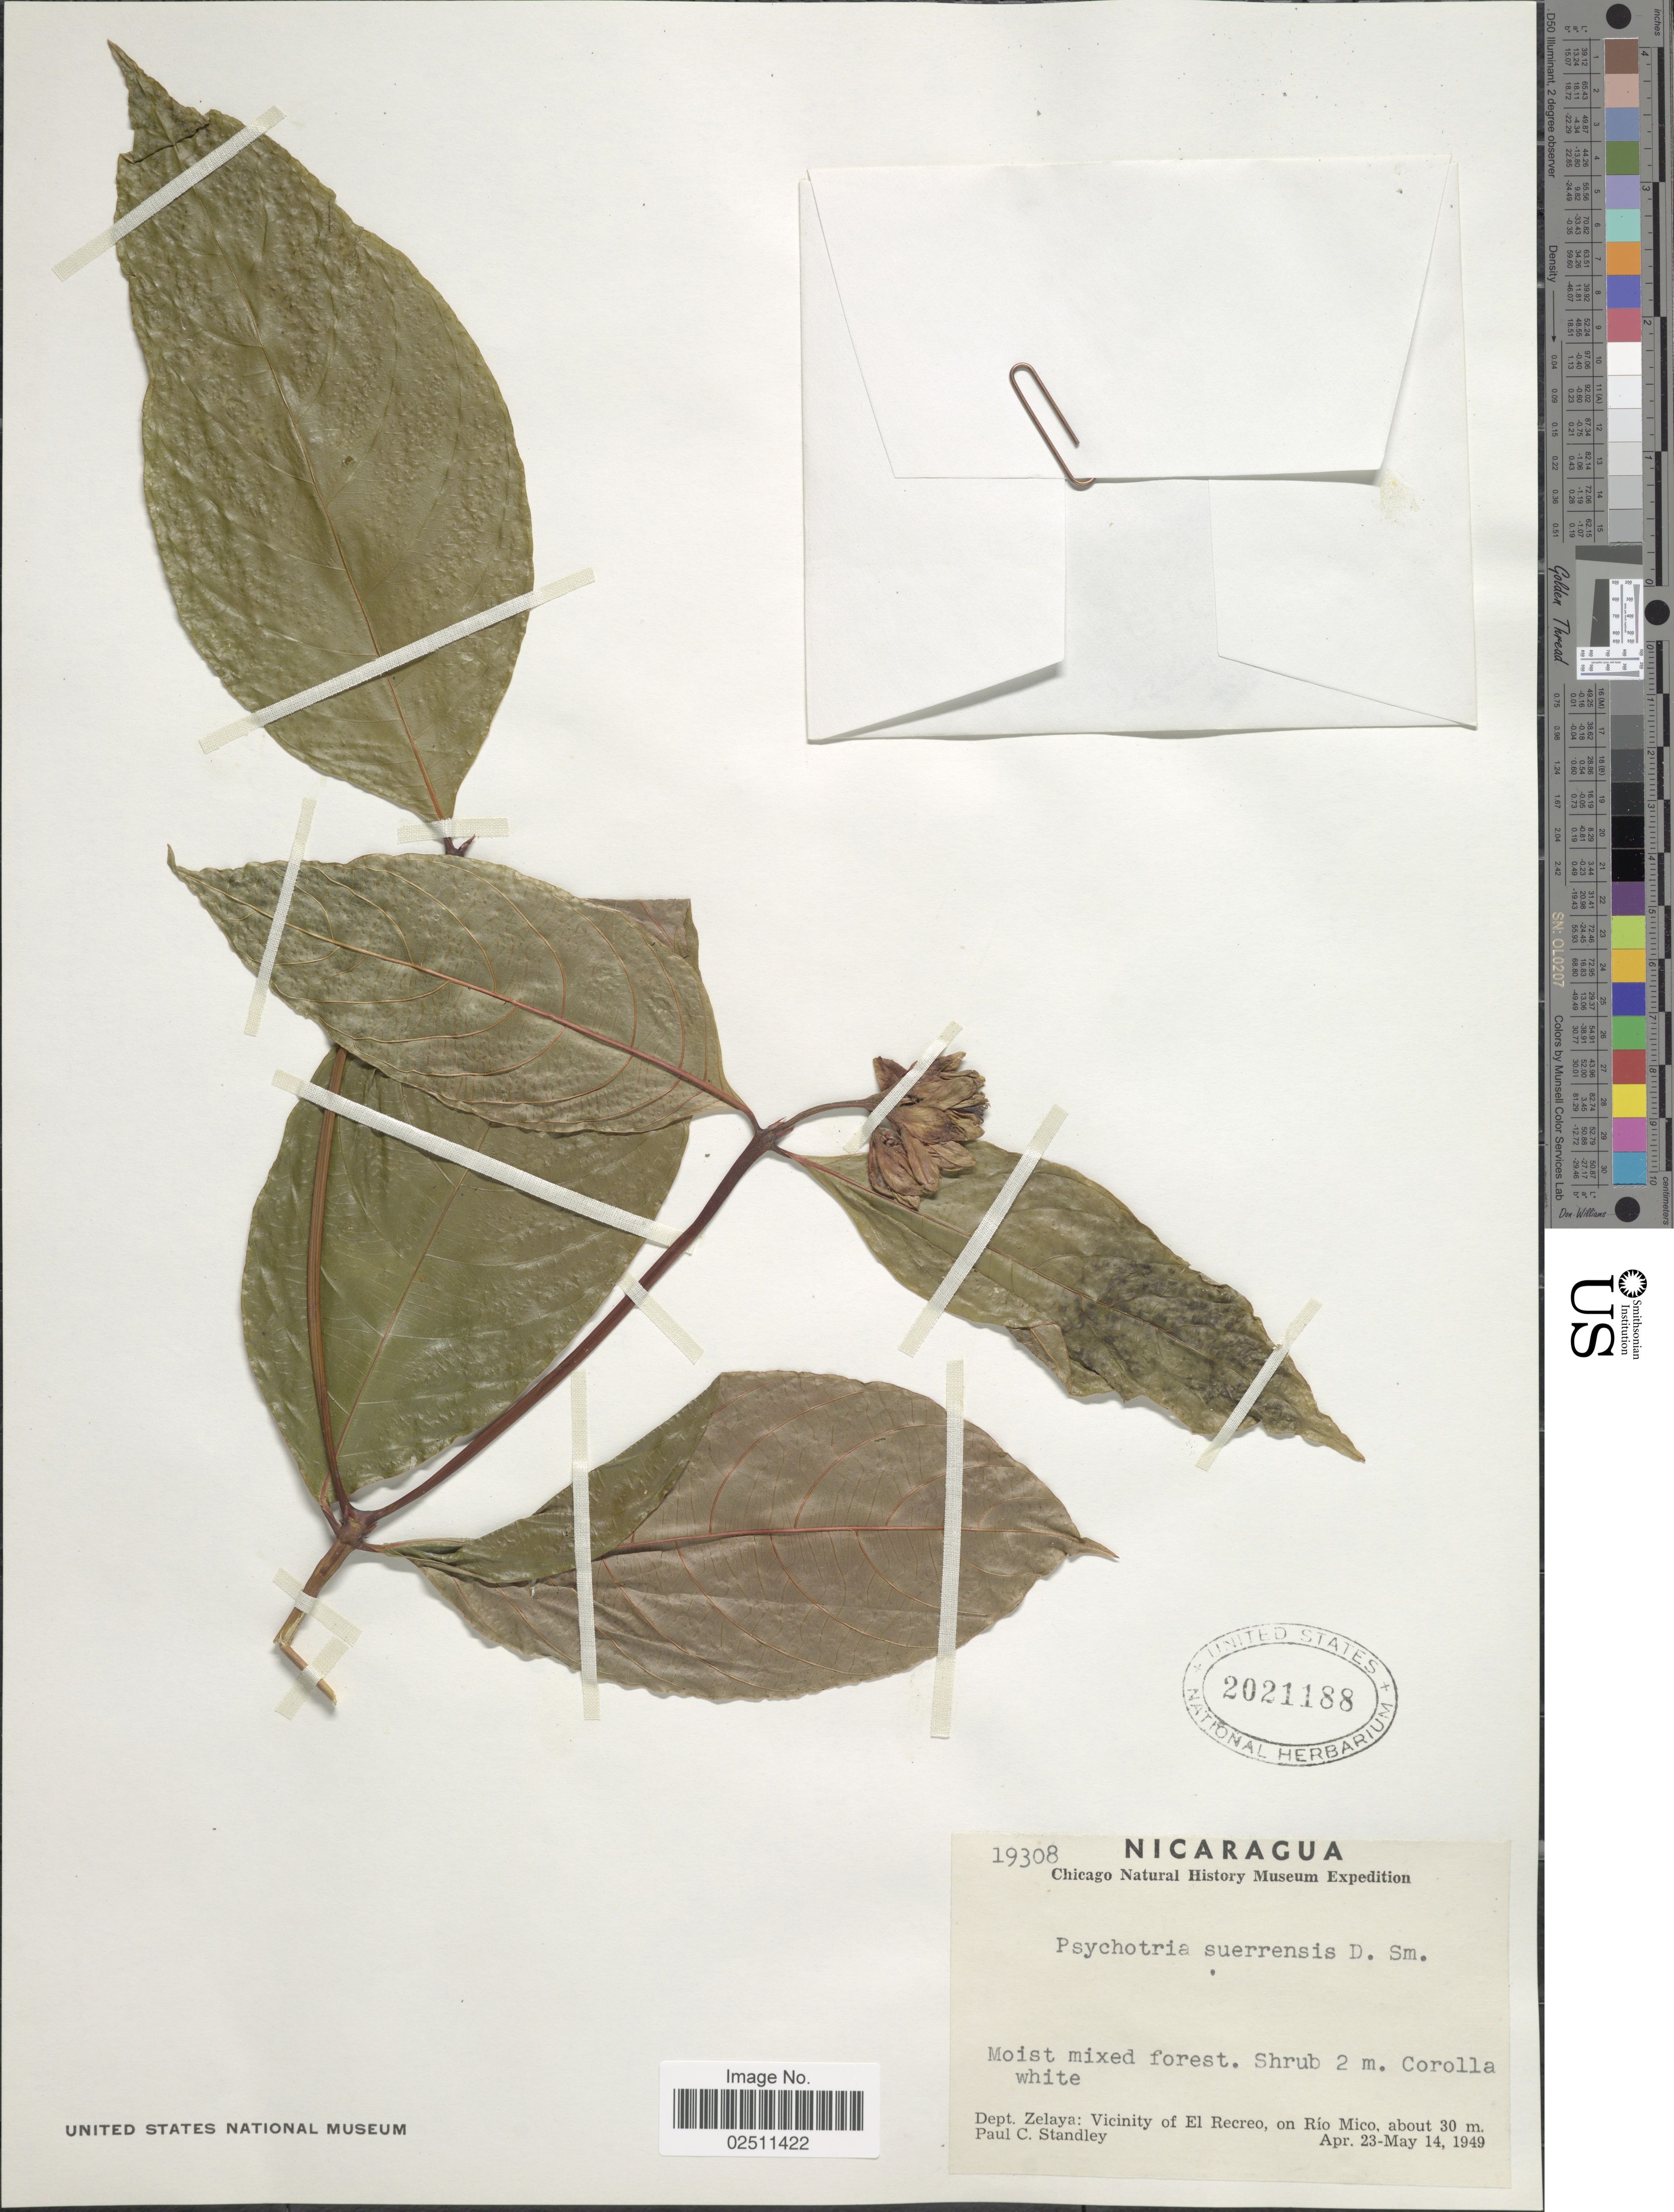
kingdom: Plantae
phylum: Tracheophyta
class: Magnoliopsida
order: Gentianales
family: Rubiaceae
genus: Psychotria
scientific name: Psychotria suerrensis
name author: Donn. Sm.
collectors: P. C. Standley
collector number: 19308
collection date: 1949-04-23/1949-05-14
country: Nicaragua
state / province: Atlantico Sur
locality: Dept. Zelaya: Vicinity of El Recreo, on Rio Mico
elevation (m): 30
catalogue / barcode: US 2021188